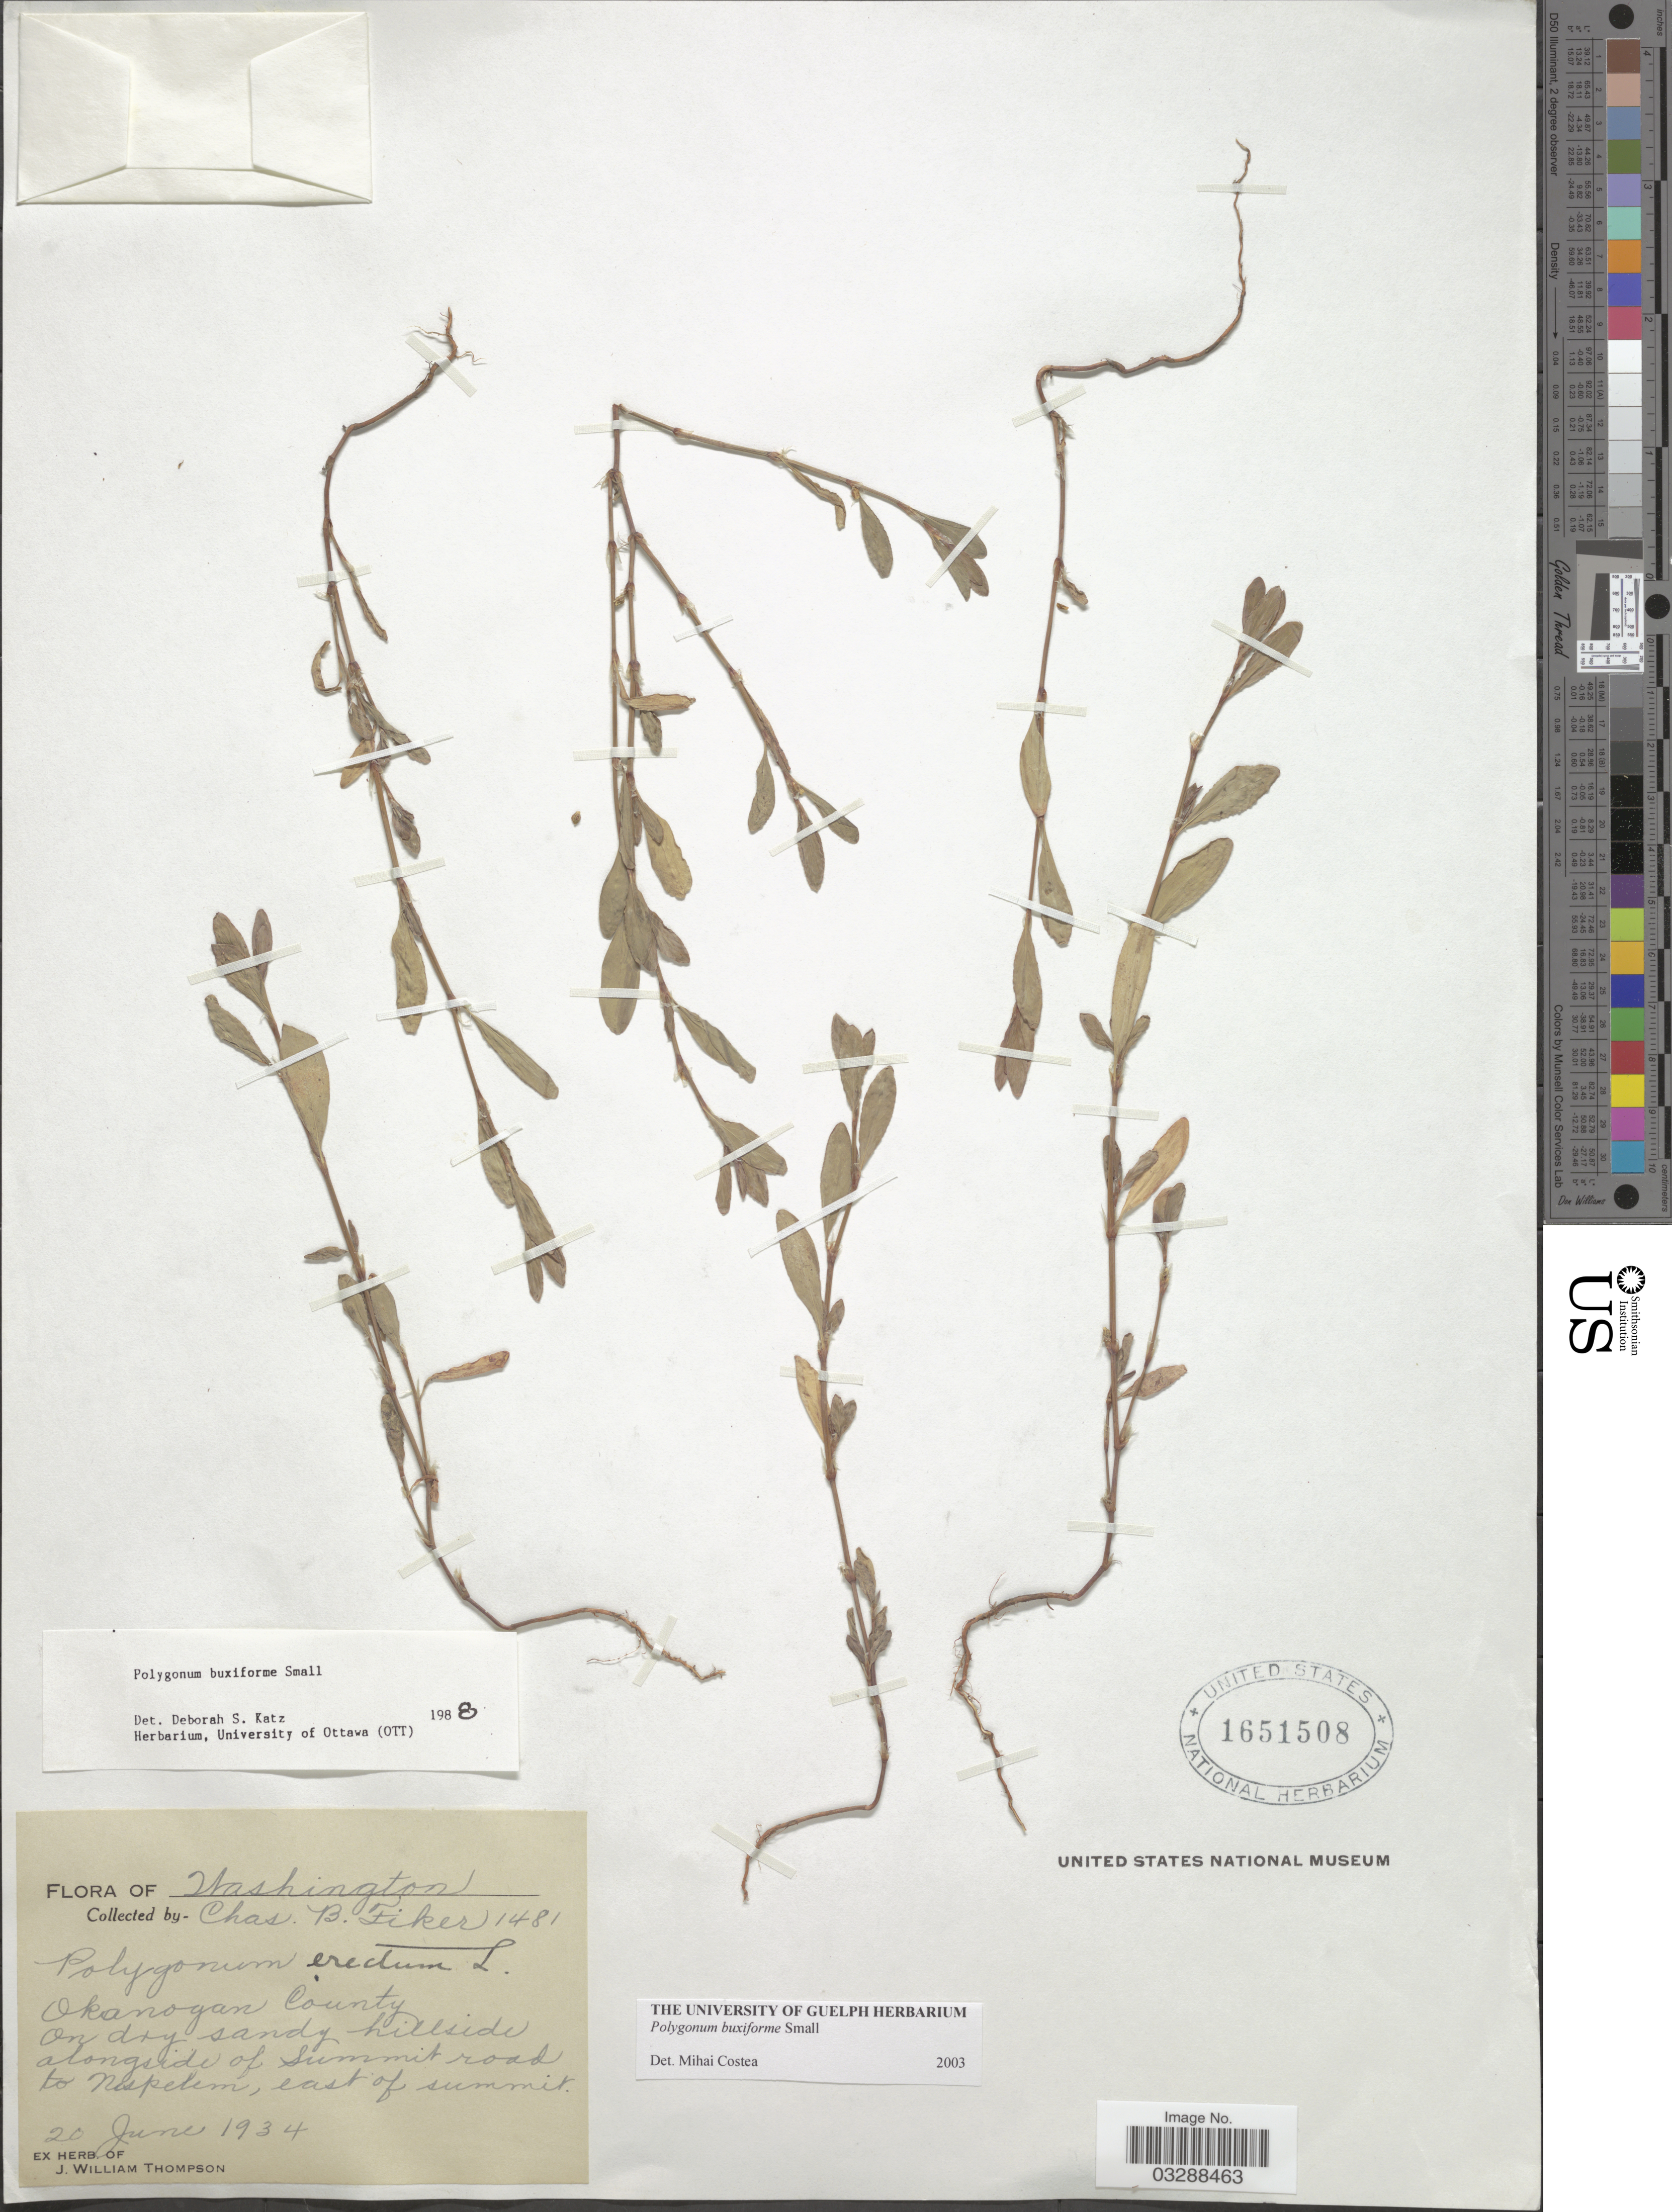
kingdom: Plantae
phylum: Tracheophyta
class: Magnoliopsida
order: Caryophyllales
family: Polygonaceae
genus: Polygonum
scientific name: Polygonum buxiforme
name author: Small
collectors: C. Fiker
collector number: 1481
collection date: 1934-06-20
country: United States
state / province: Washington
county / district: Okanogan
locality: Okanogan County, On dry sandy hillside alongside of Summit road to Nespelem, east of summit.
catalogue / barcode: US 1651508